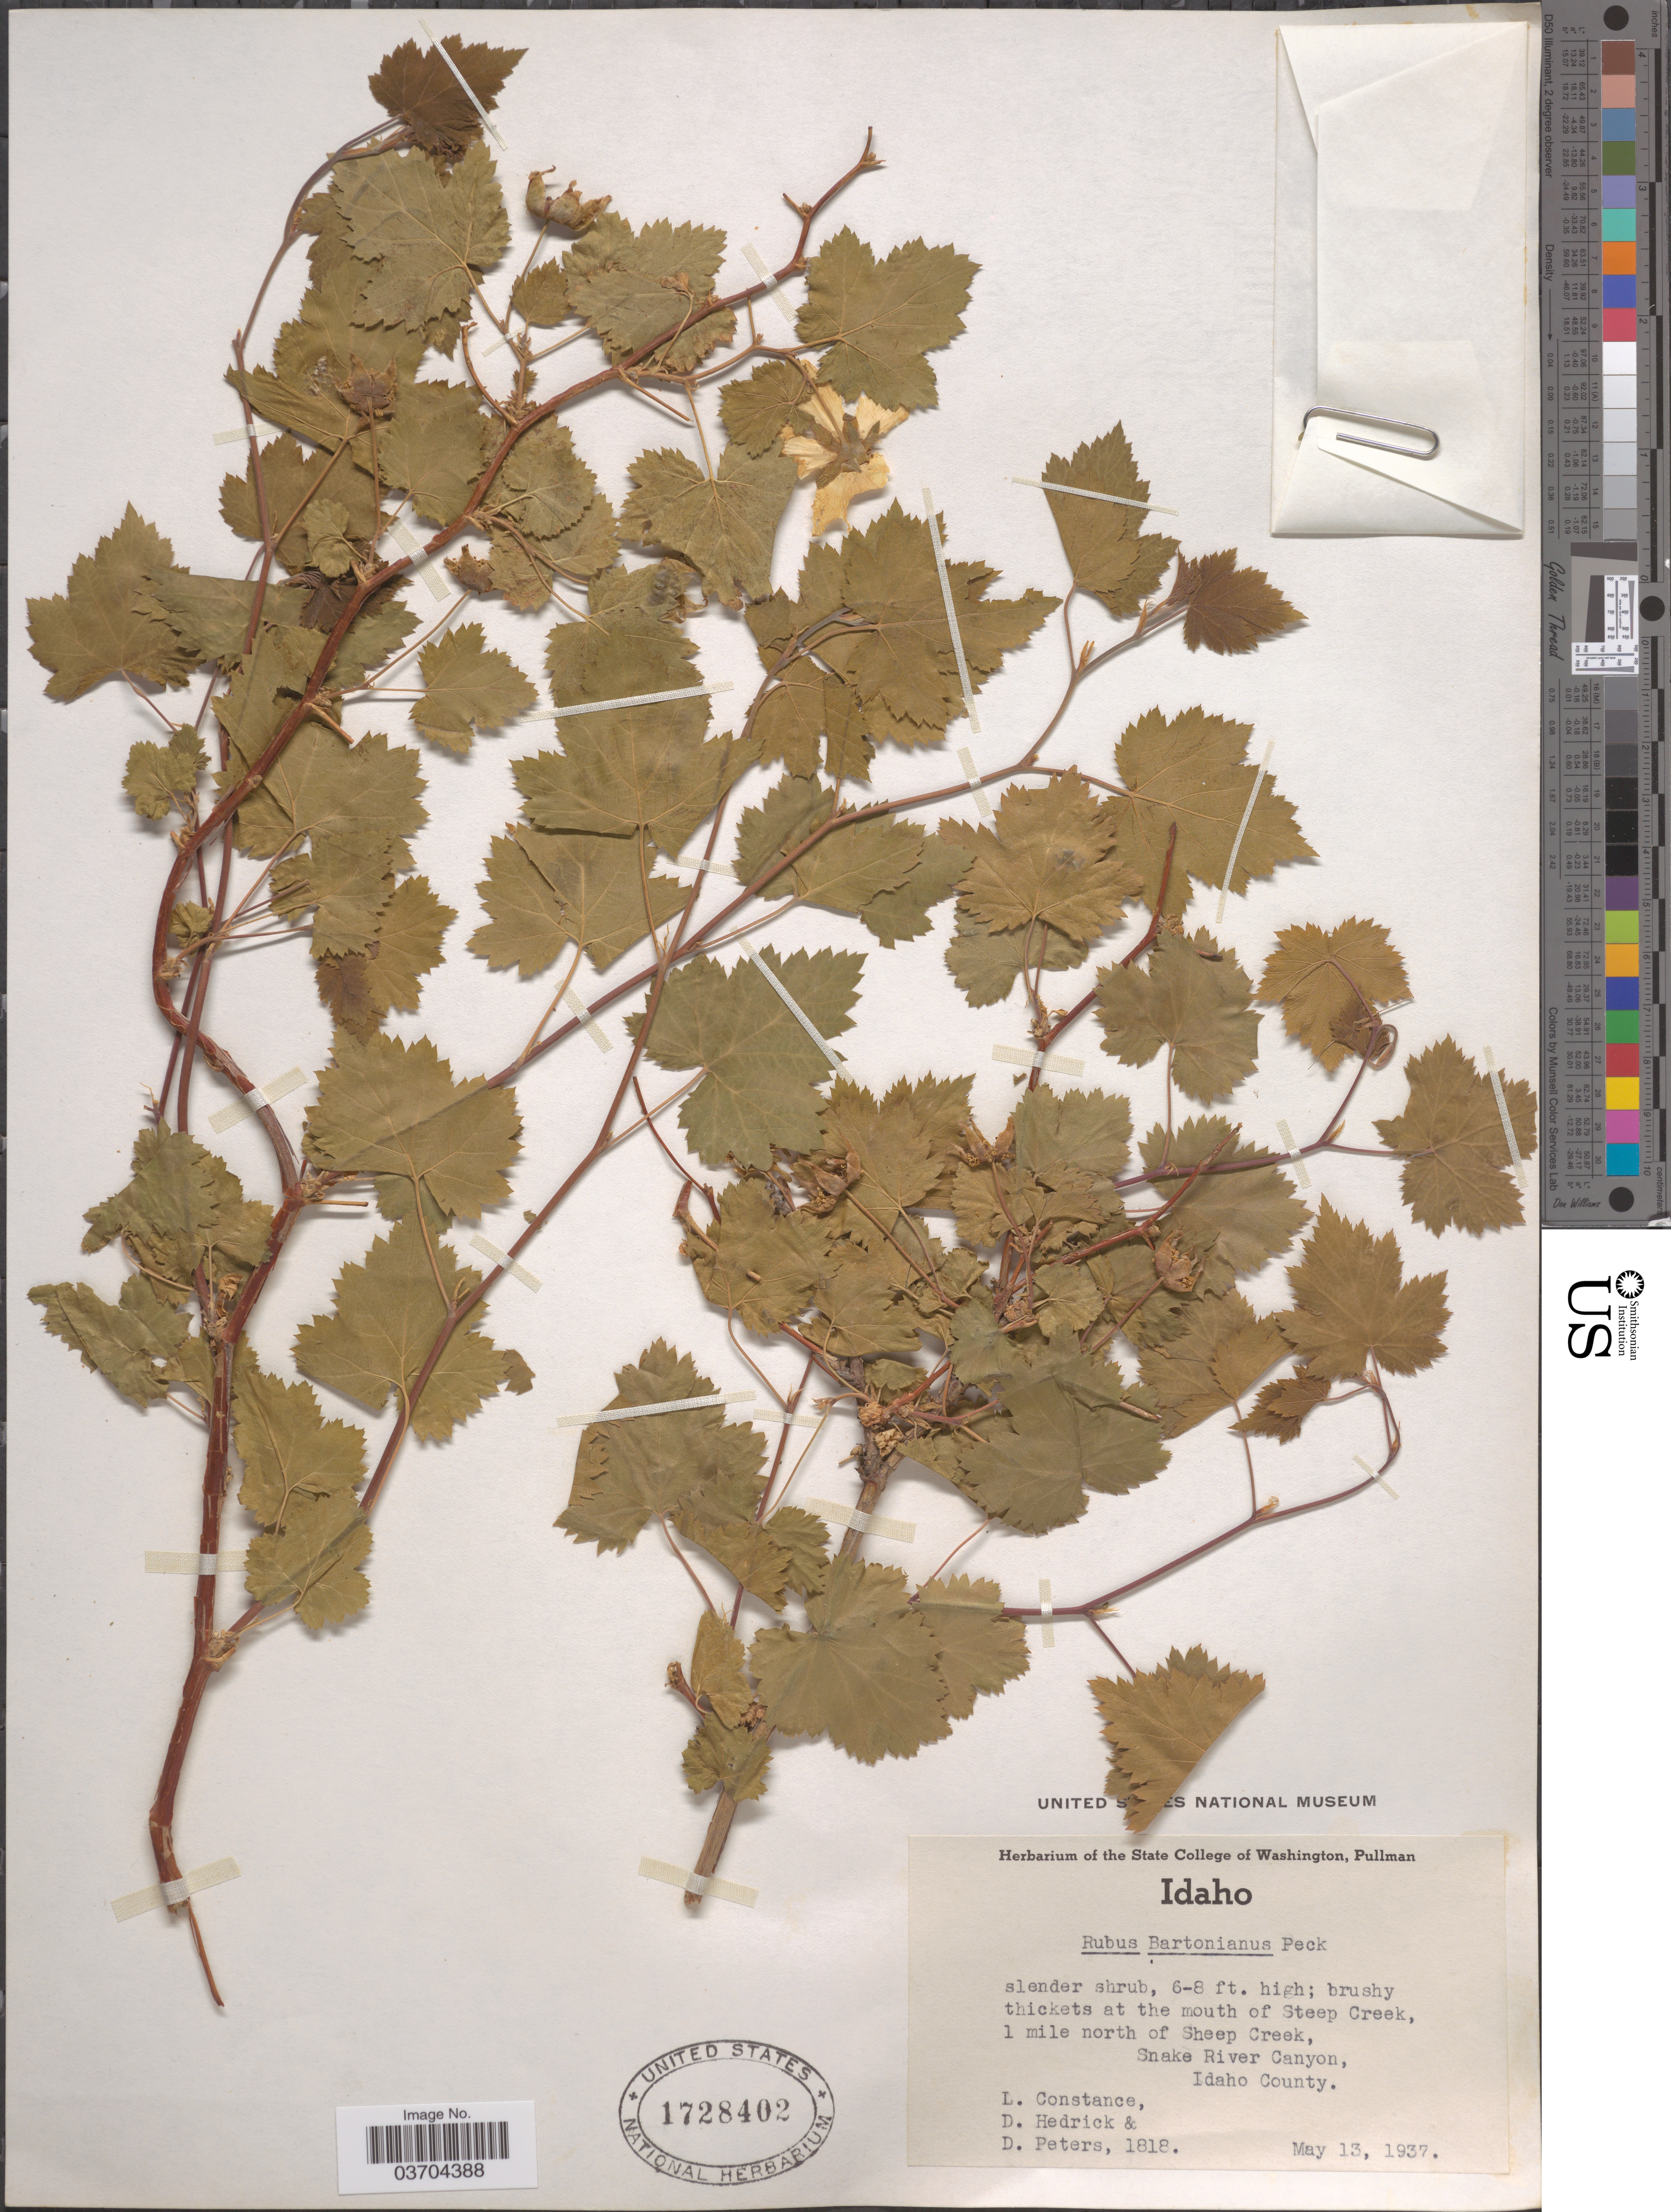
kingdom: Plantae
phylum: Tracheophyta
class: Magnoliopsida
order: Rosales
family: Rosaceae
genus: Rubus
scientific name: Rubus bartonianus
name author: M. Peck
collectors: L. Constance, D. Hedrick & D. Peters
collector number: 1818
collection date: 1937-05-13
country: United States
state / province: Idaho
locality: At the mouth of Steep Creek, 1 mile north of Sheep Creek, Snake River Canyon, Idaho County.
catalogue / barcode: US 1728402